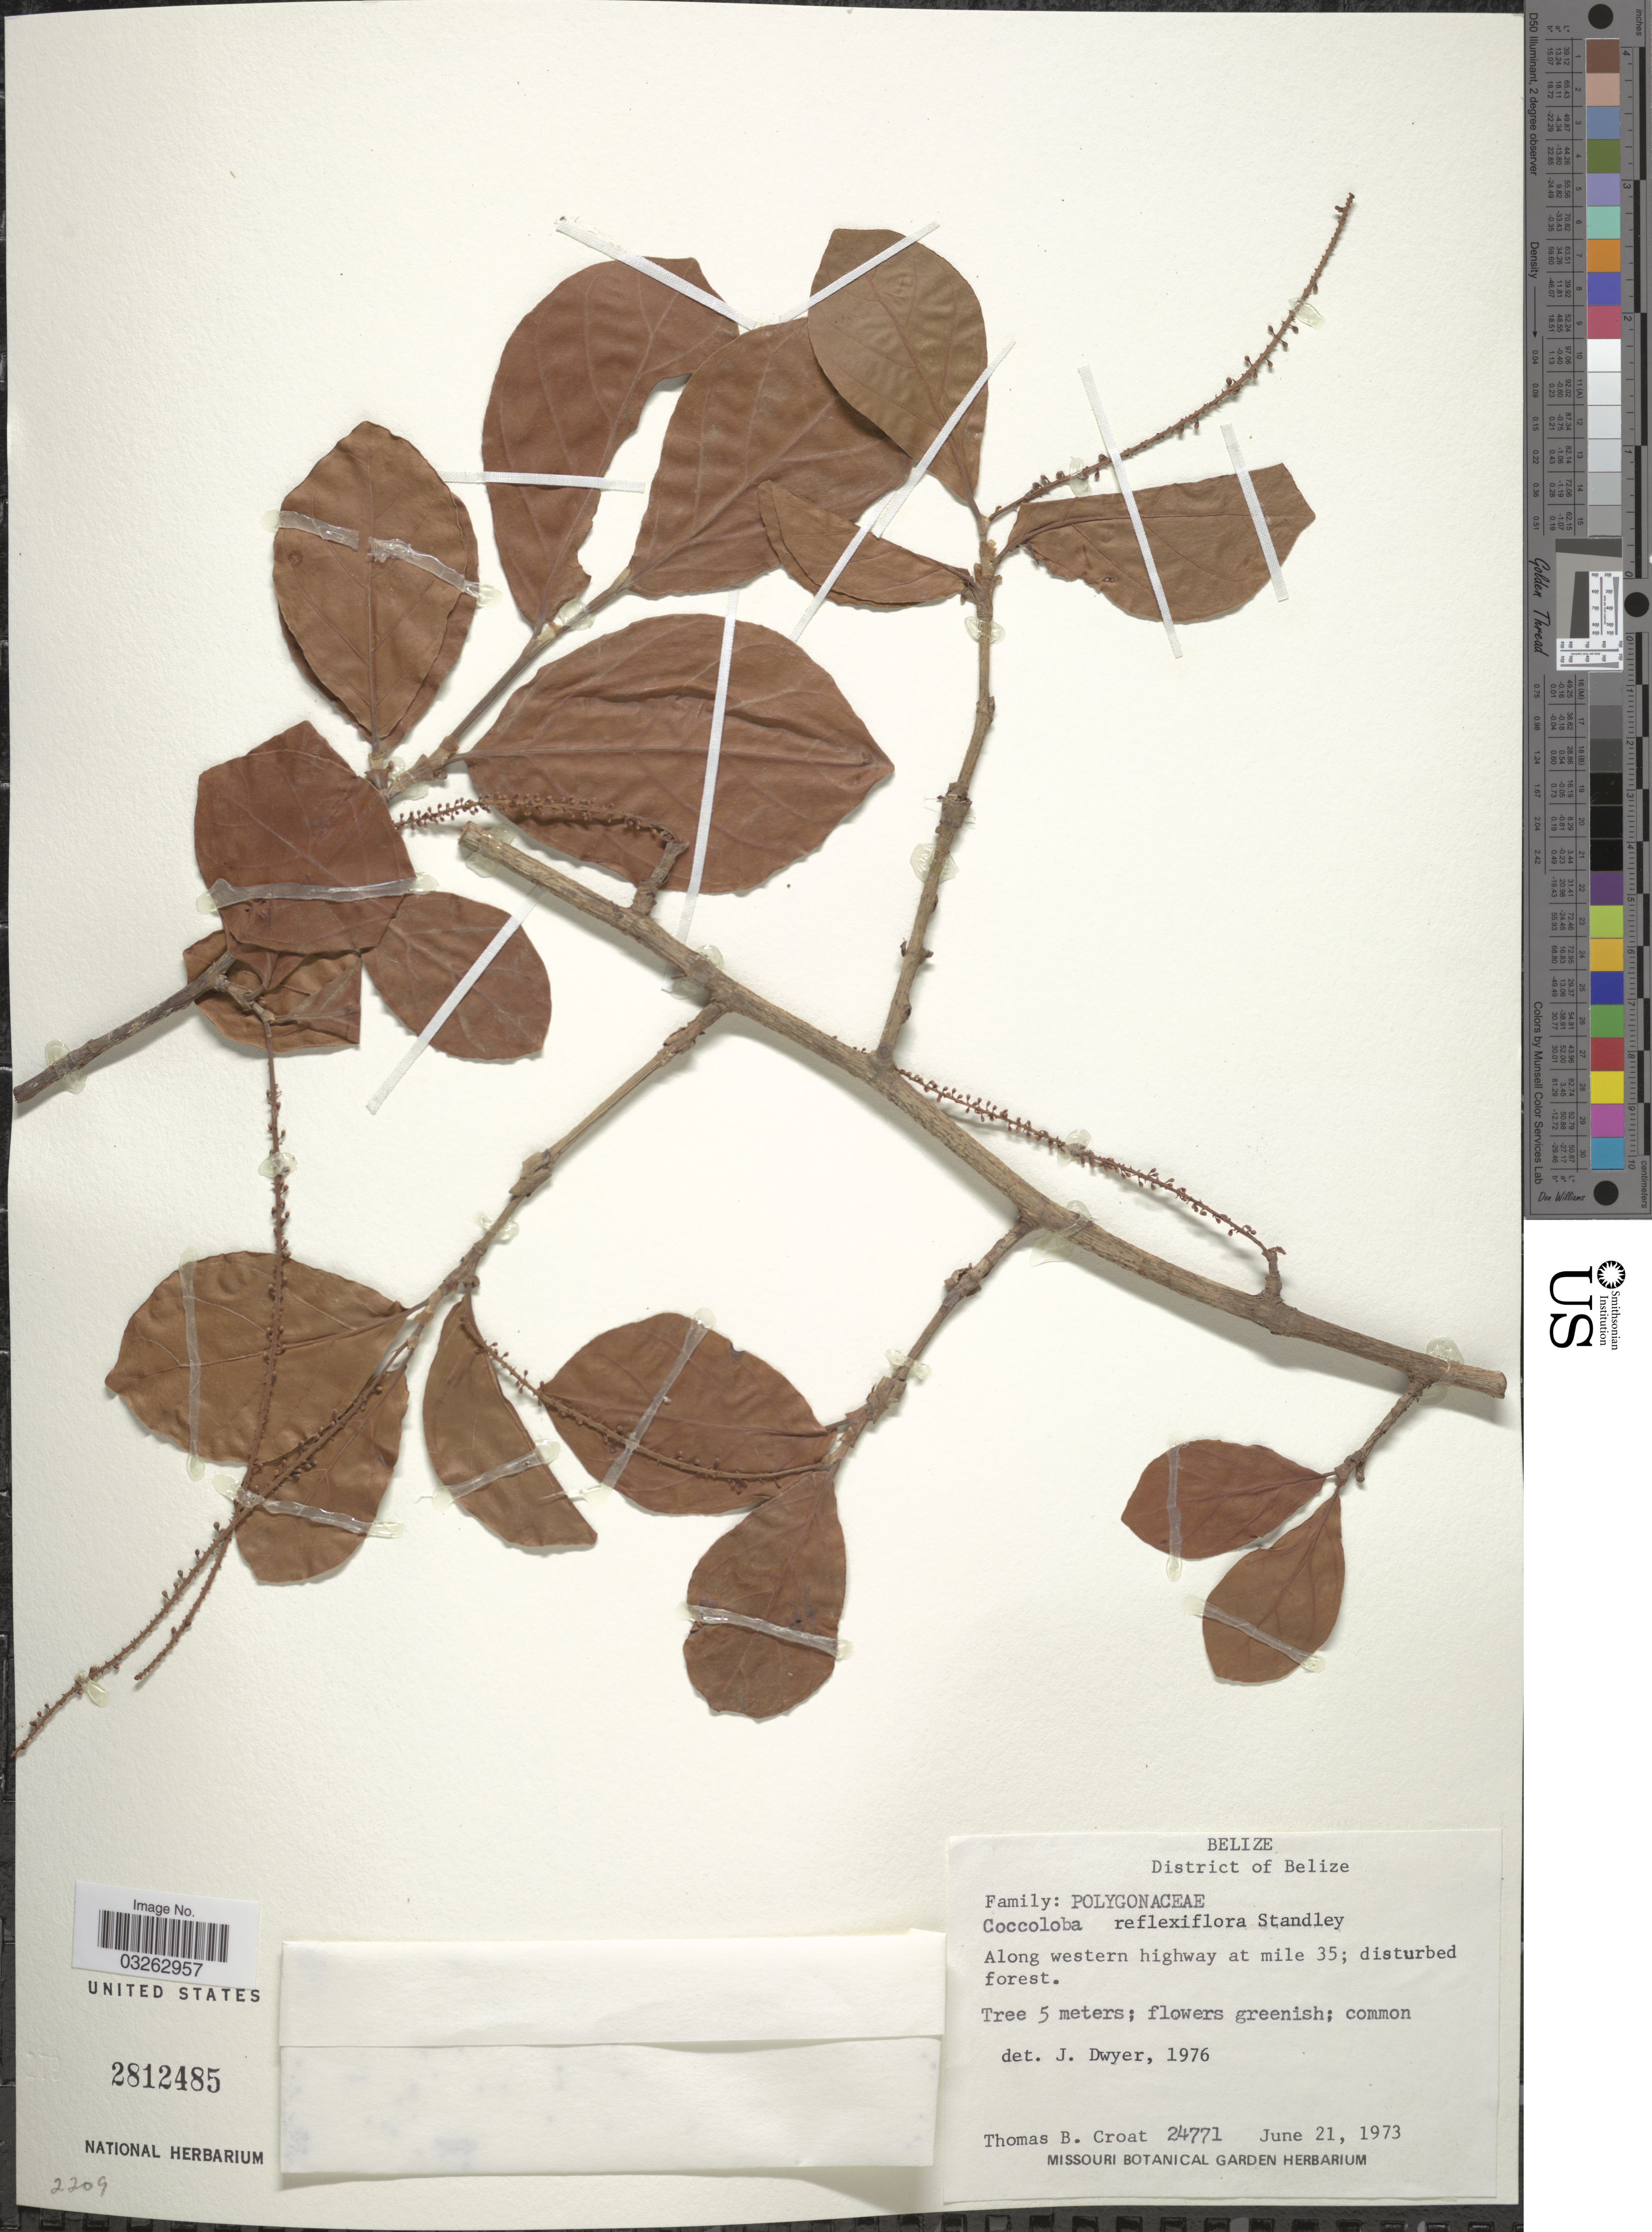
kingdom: Plantae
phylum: Tracheophyta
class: Magnoliopsida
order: Caryophyllales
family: Polygonaceae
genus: Coccoloba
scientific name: Coccoloba reflexiflora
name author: Standl.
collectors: T. B. Croat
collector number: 24771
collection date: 1973-06-21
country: Belize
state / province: Belize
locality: District of Belize. Along western highway at mile 35.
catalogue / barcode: US 2812485